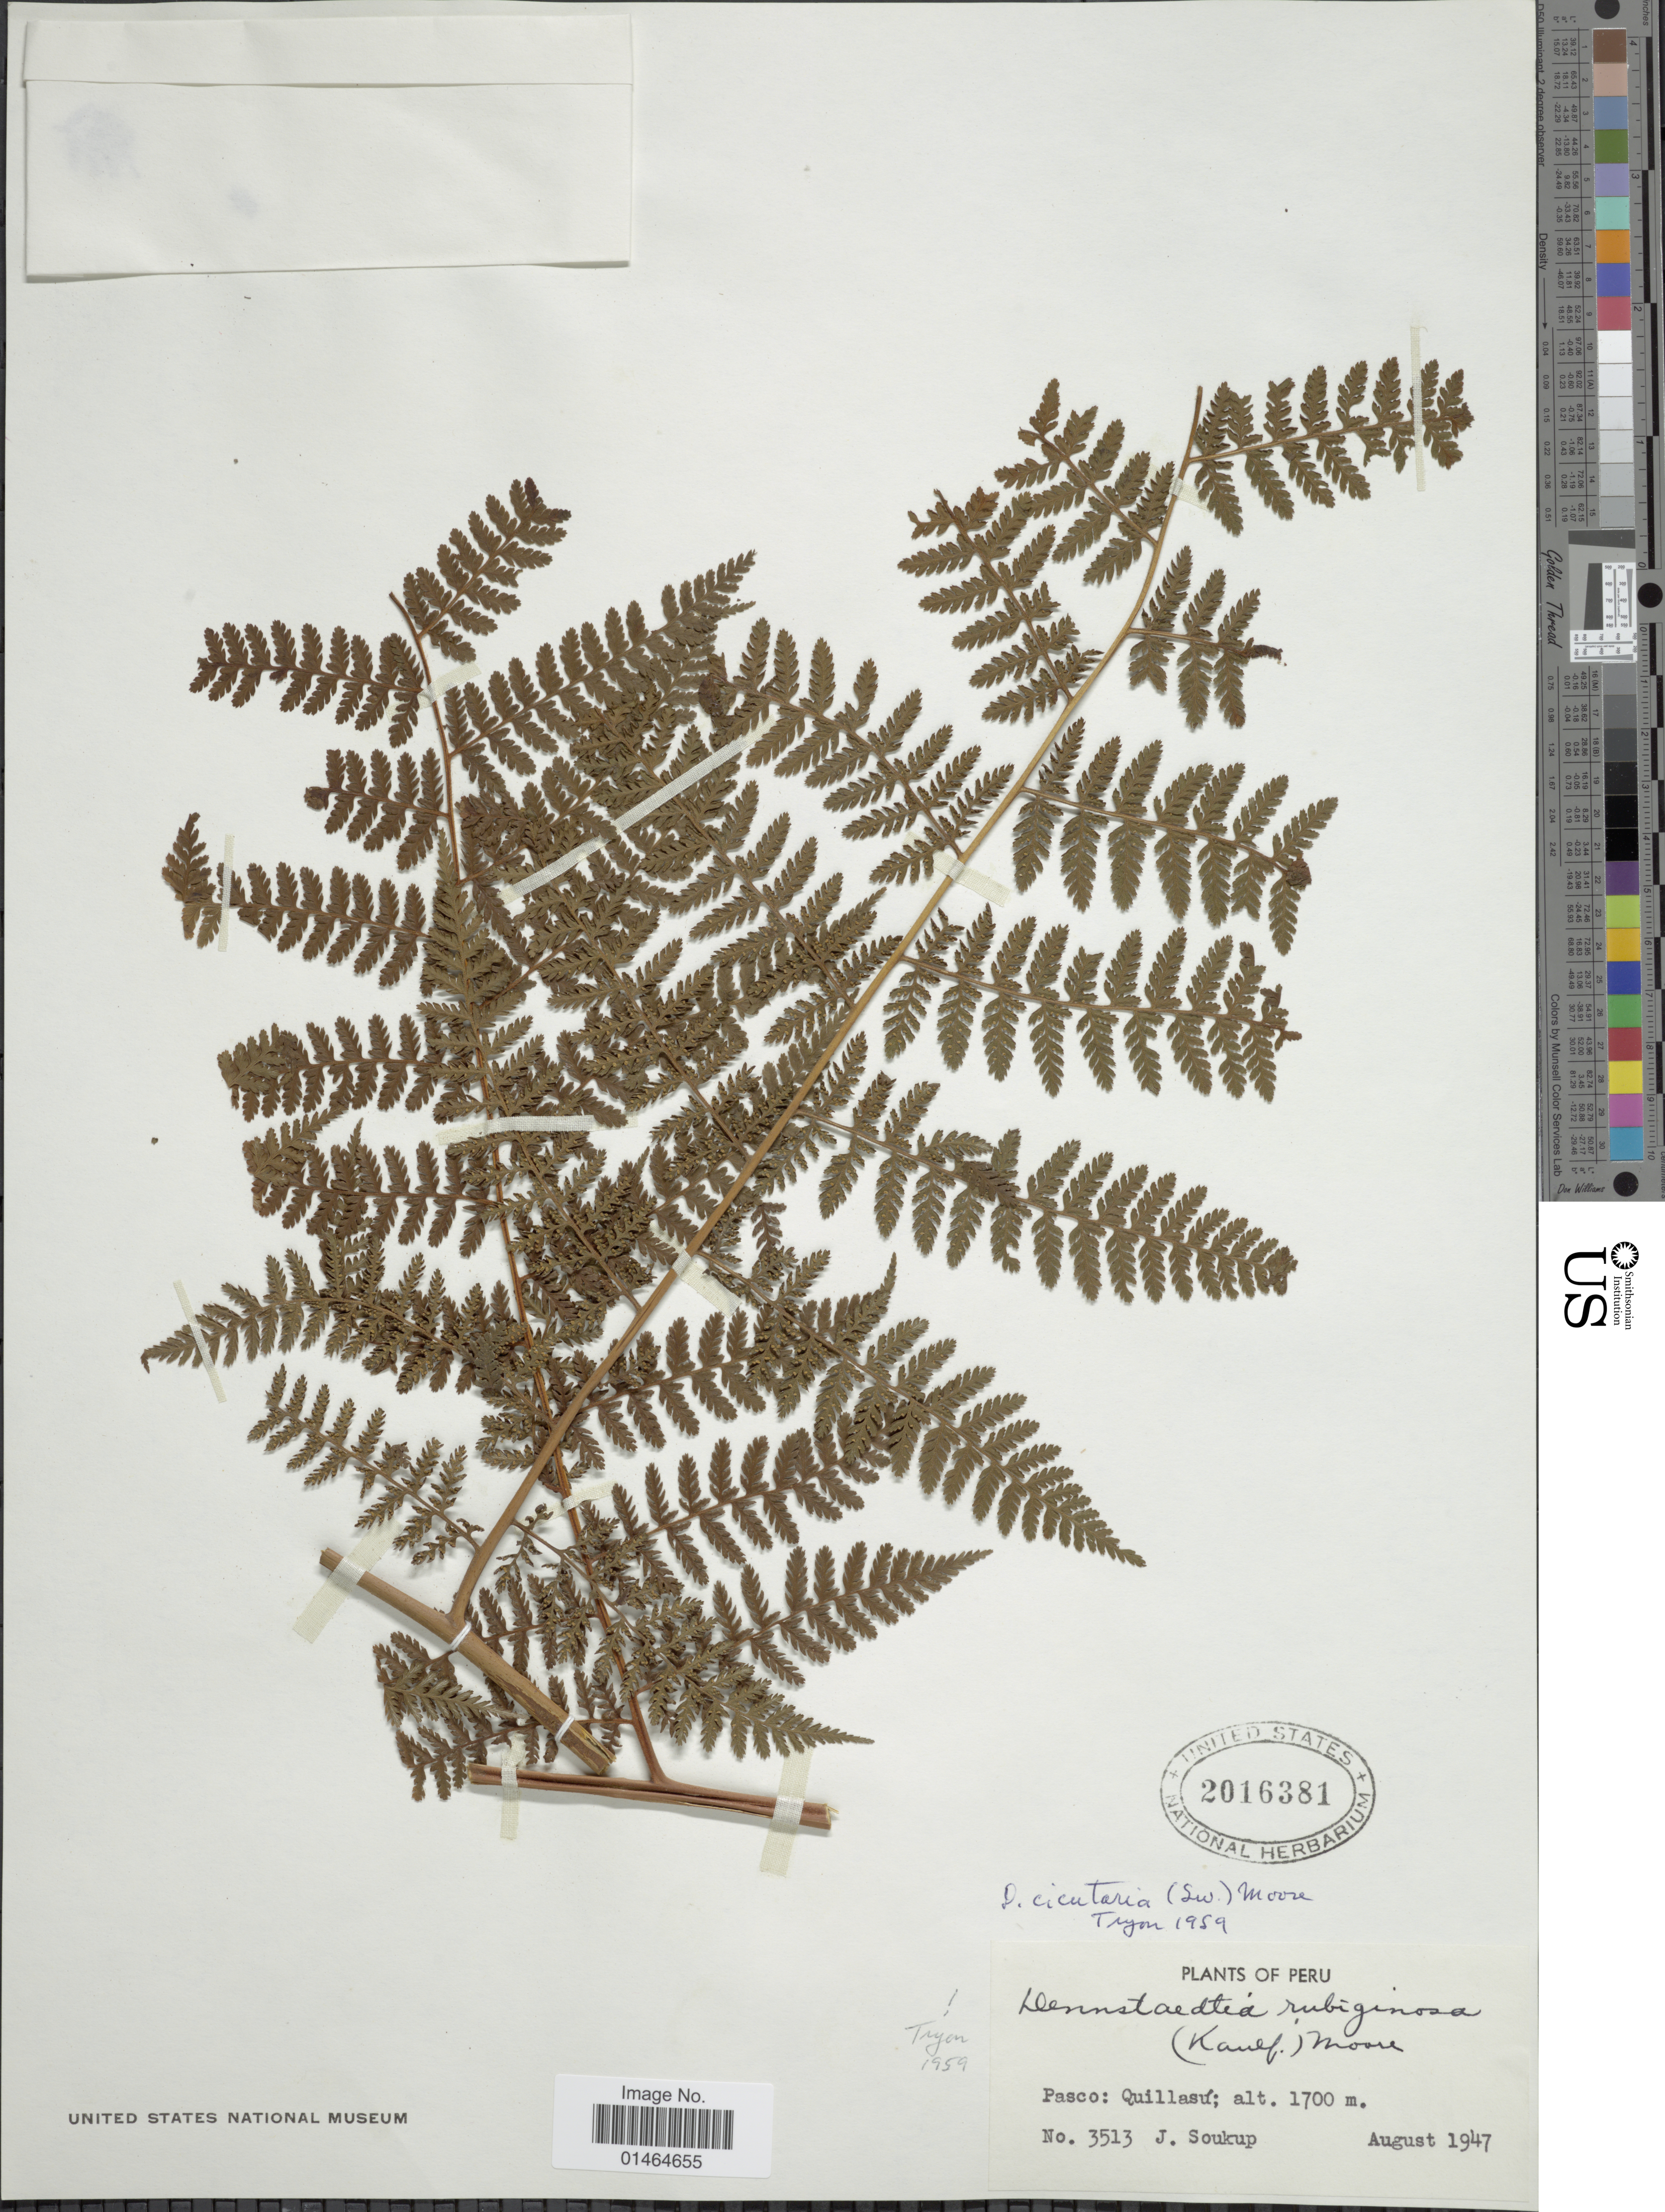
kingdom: Plantae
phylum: Tracheophyta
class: Polypodiopsida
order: Polypodiales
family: Dennstaedtiaceae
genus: Dennstaedtia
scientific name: Dennstaedtia cicutaria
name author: (Sw.) T. Moore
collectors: J. Soukup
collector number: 3513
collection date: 1947-08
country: Peru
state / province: Pasco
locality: Quillasú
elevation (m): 1700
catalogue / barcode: US 2016381